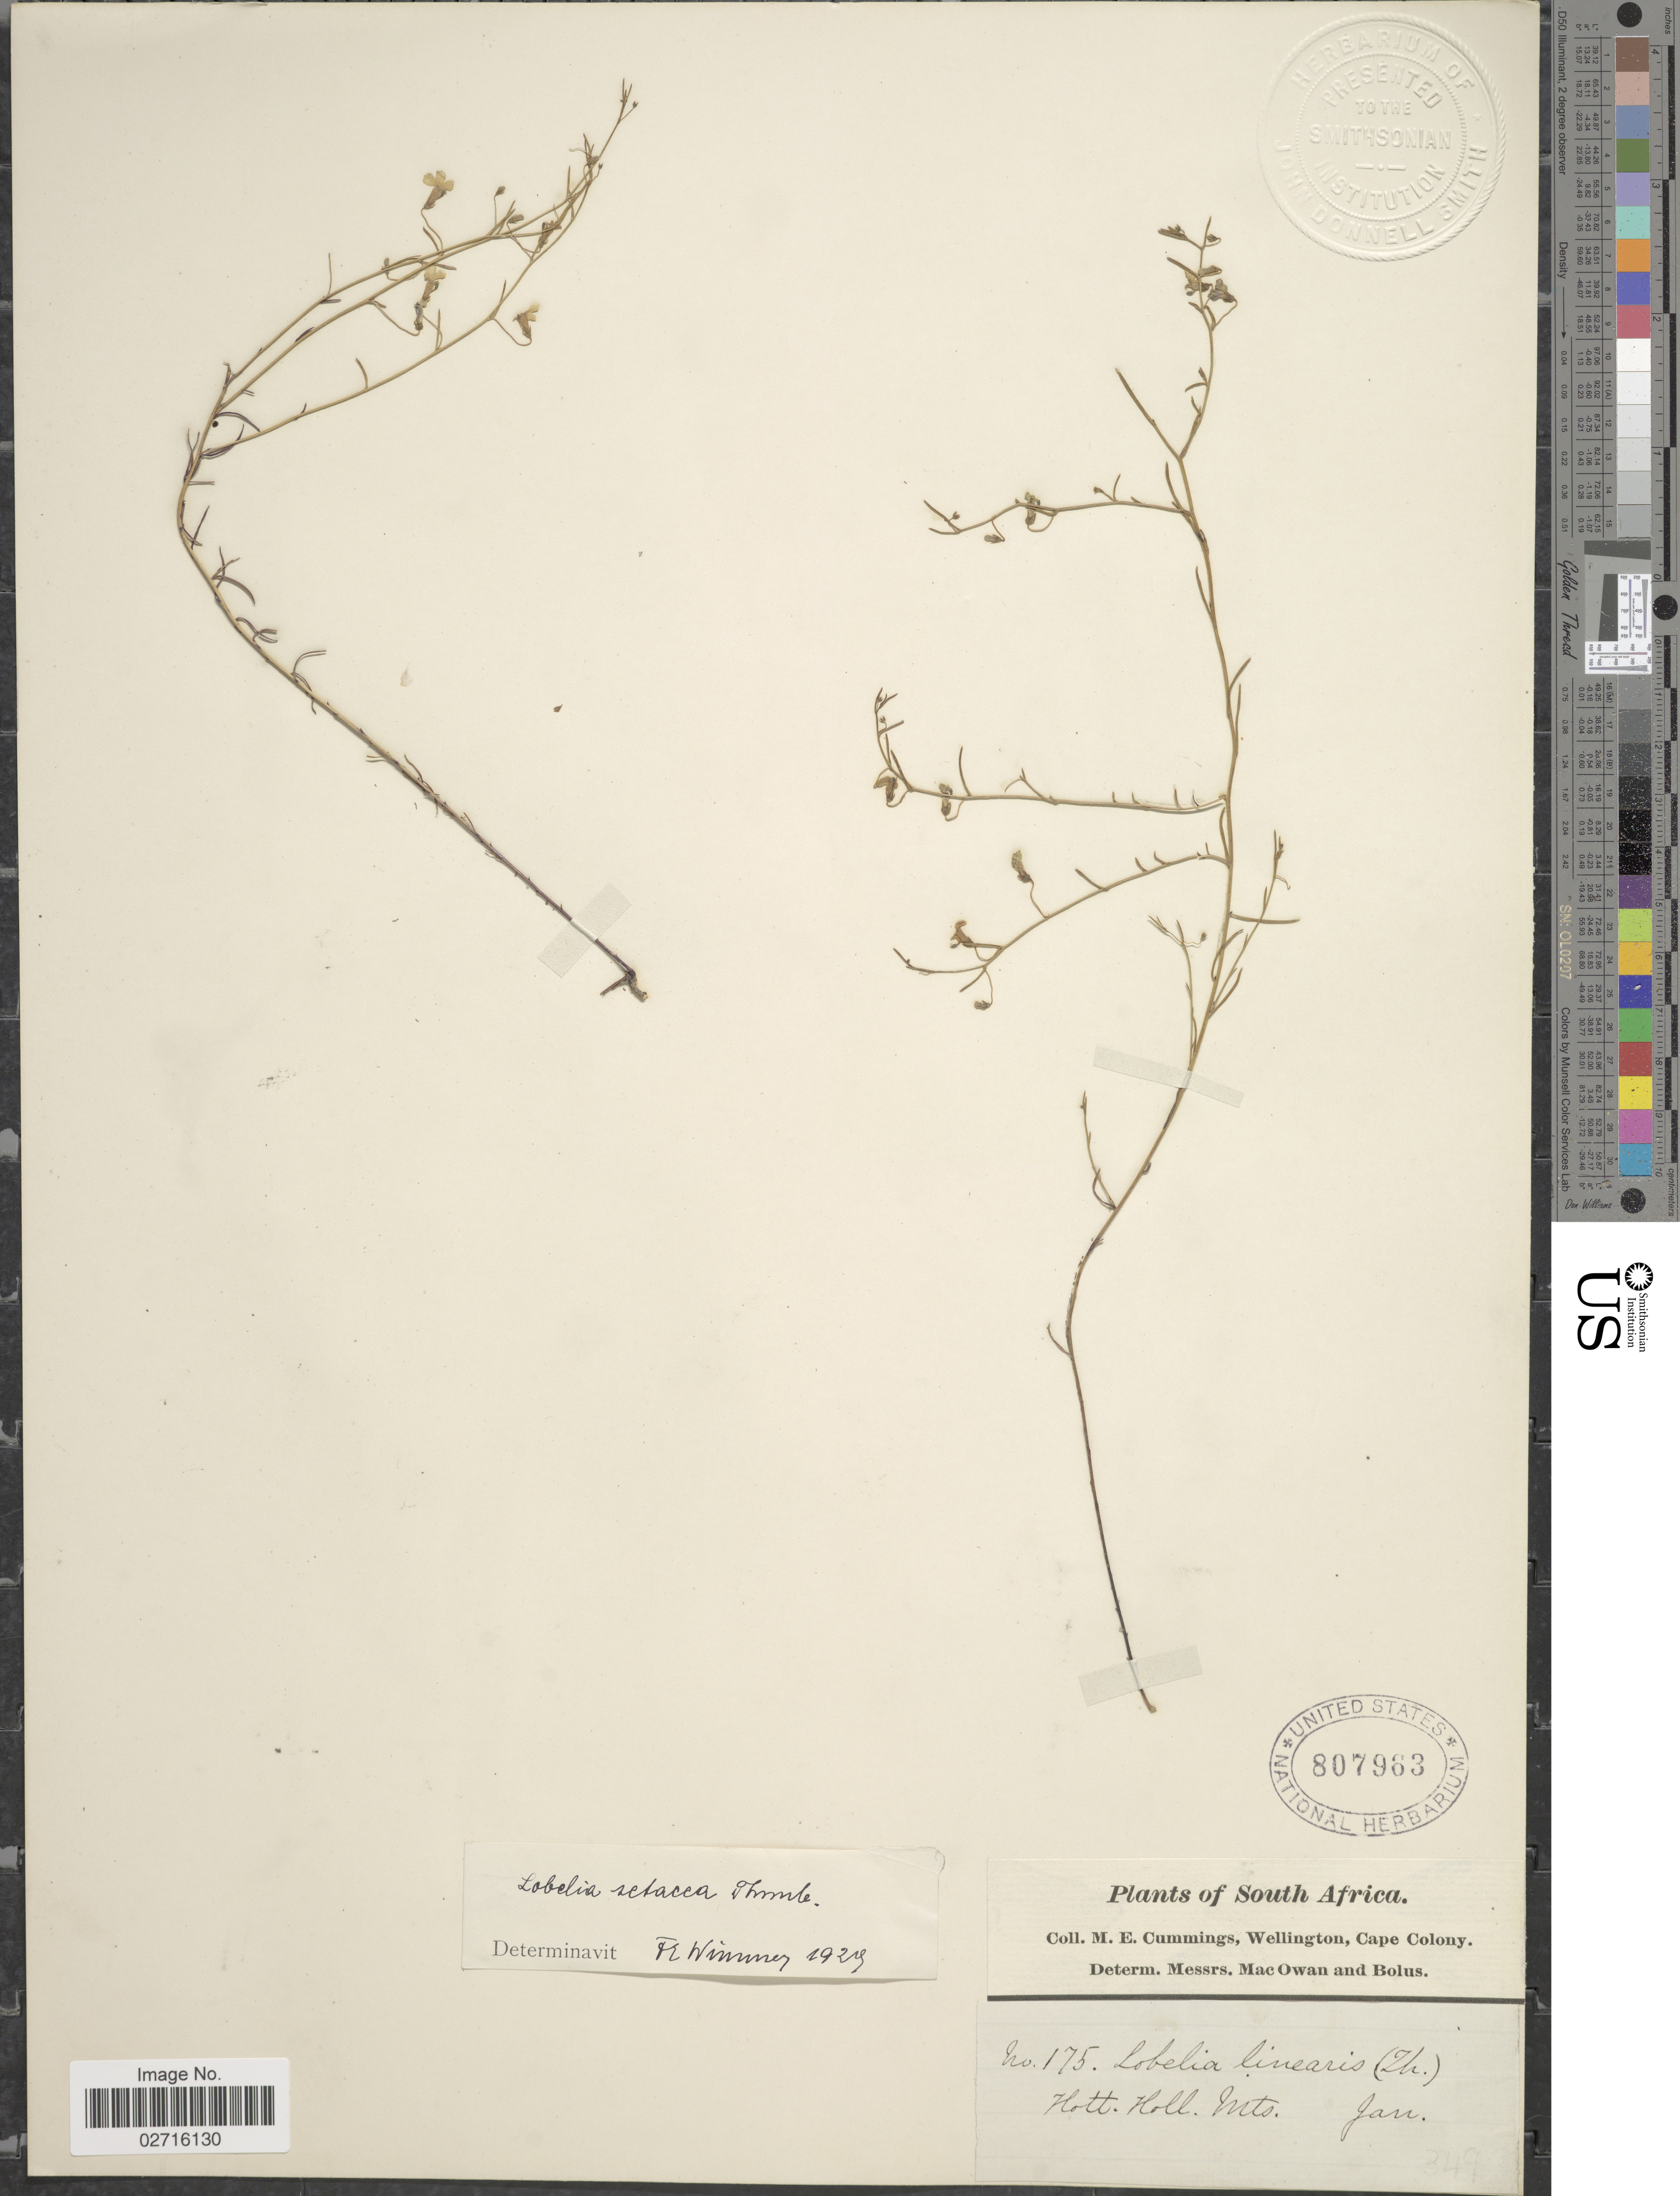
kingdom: Plantae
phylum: Tracheophyta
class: Magnoliopsida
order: Asterales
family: Campanulaceae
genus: Lobelia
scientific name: Lobelia setacea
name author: Thunb.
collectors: M. E. Cummings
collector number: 175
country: South Africa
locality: Hott. Holl. Mts.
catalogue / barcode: US 807963